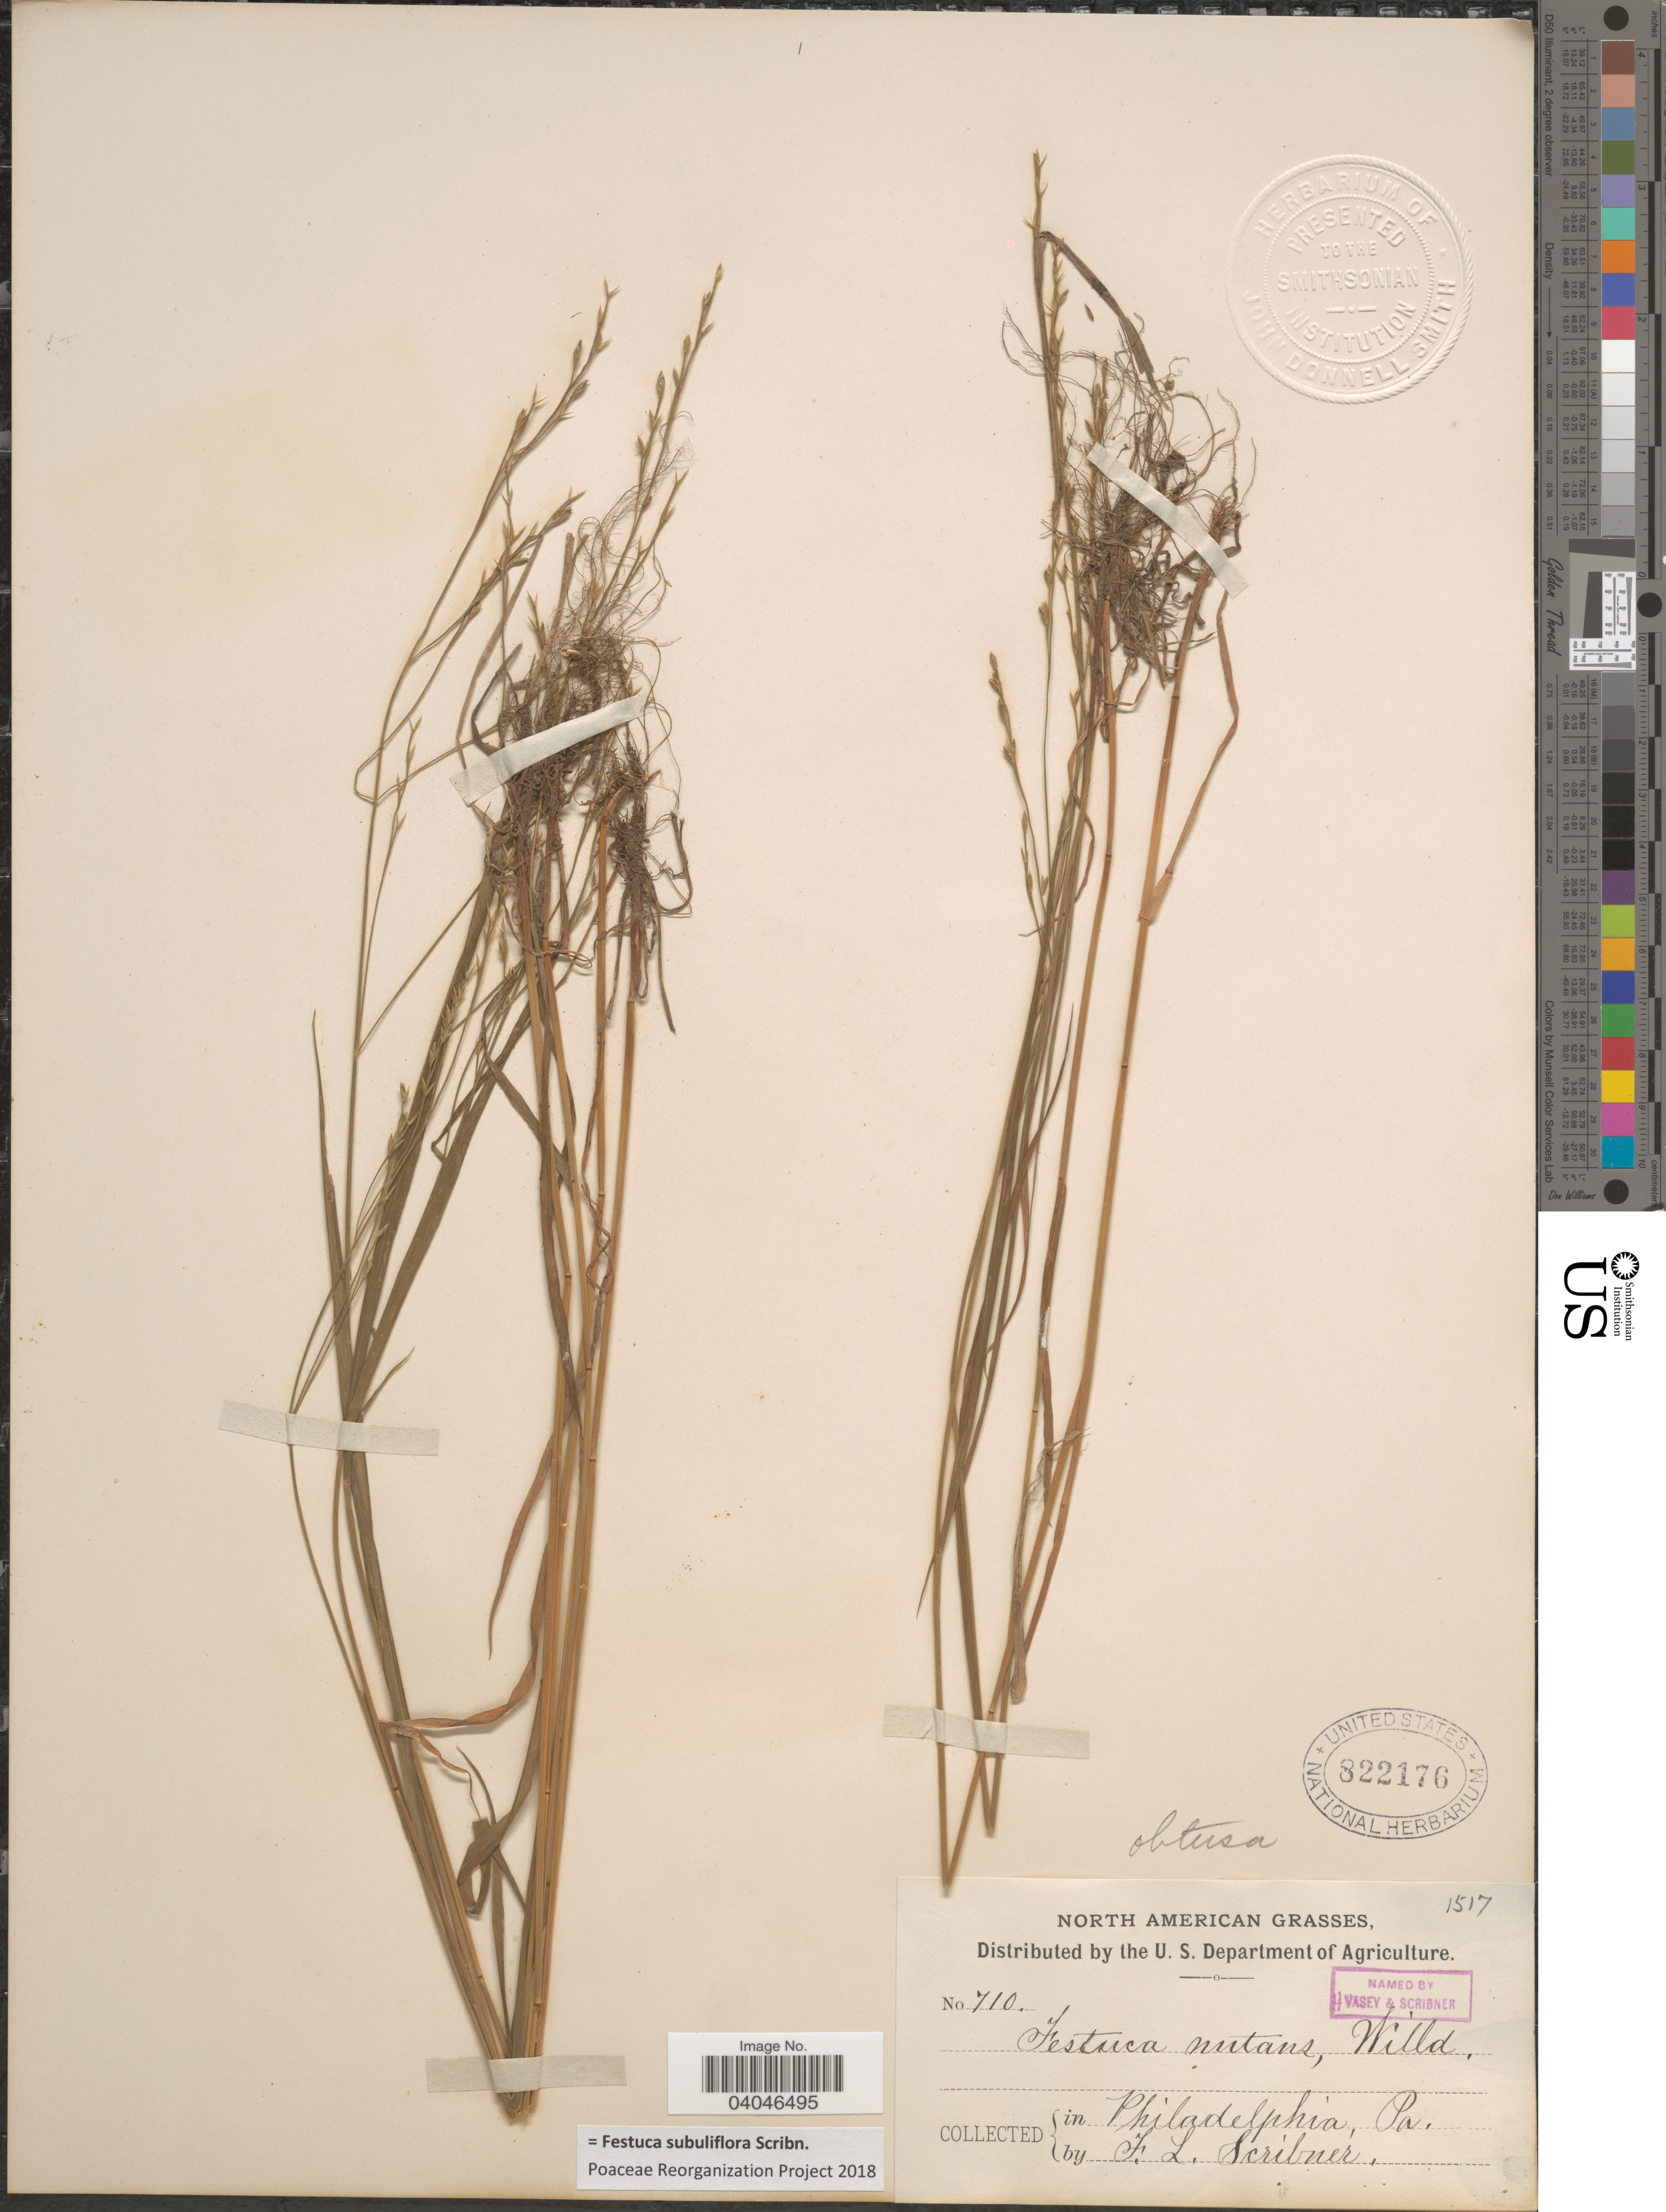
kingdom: Plantae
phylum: Tracheophyta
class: Liliopsida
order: Poales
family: Poaceae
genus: Festuca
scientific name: Festuca subuliflora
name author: Scribn.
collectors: F. L. Scribner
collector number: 710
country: United States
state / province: Pennsylvania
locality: Philadelphia.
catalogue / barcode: US 822176